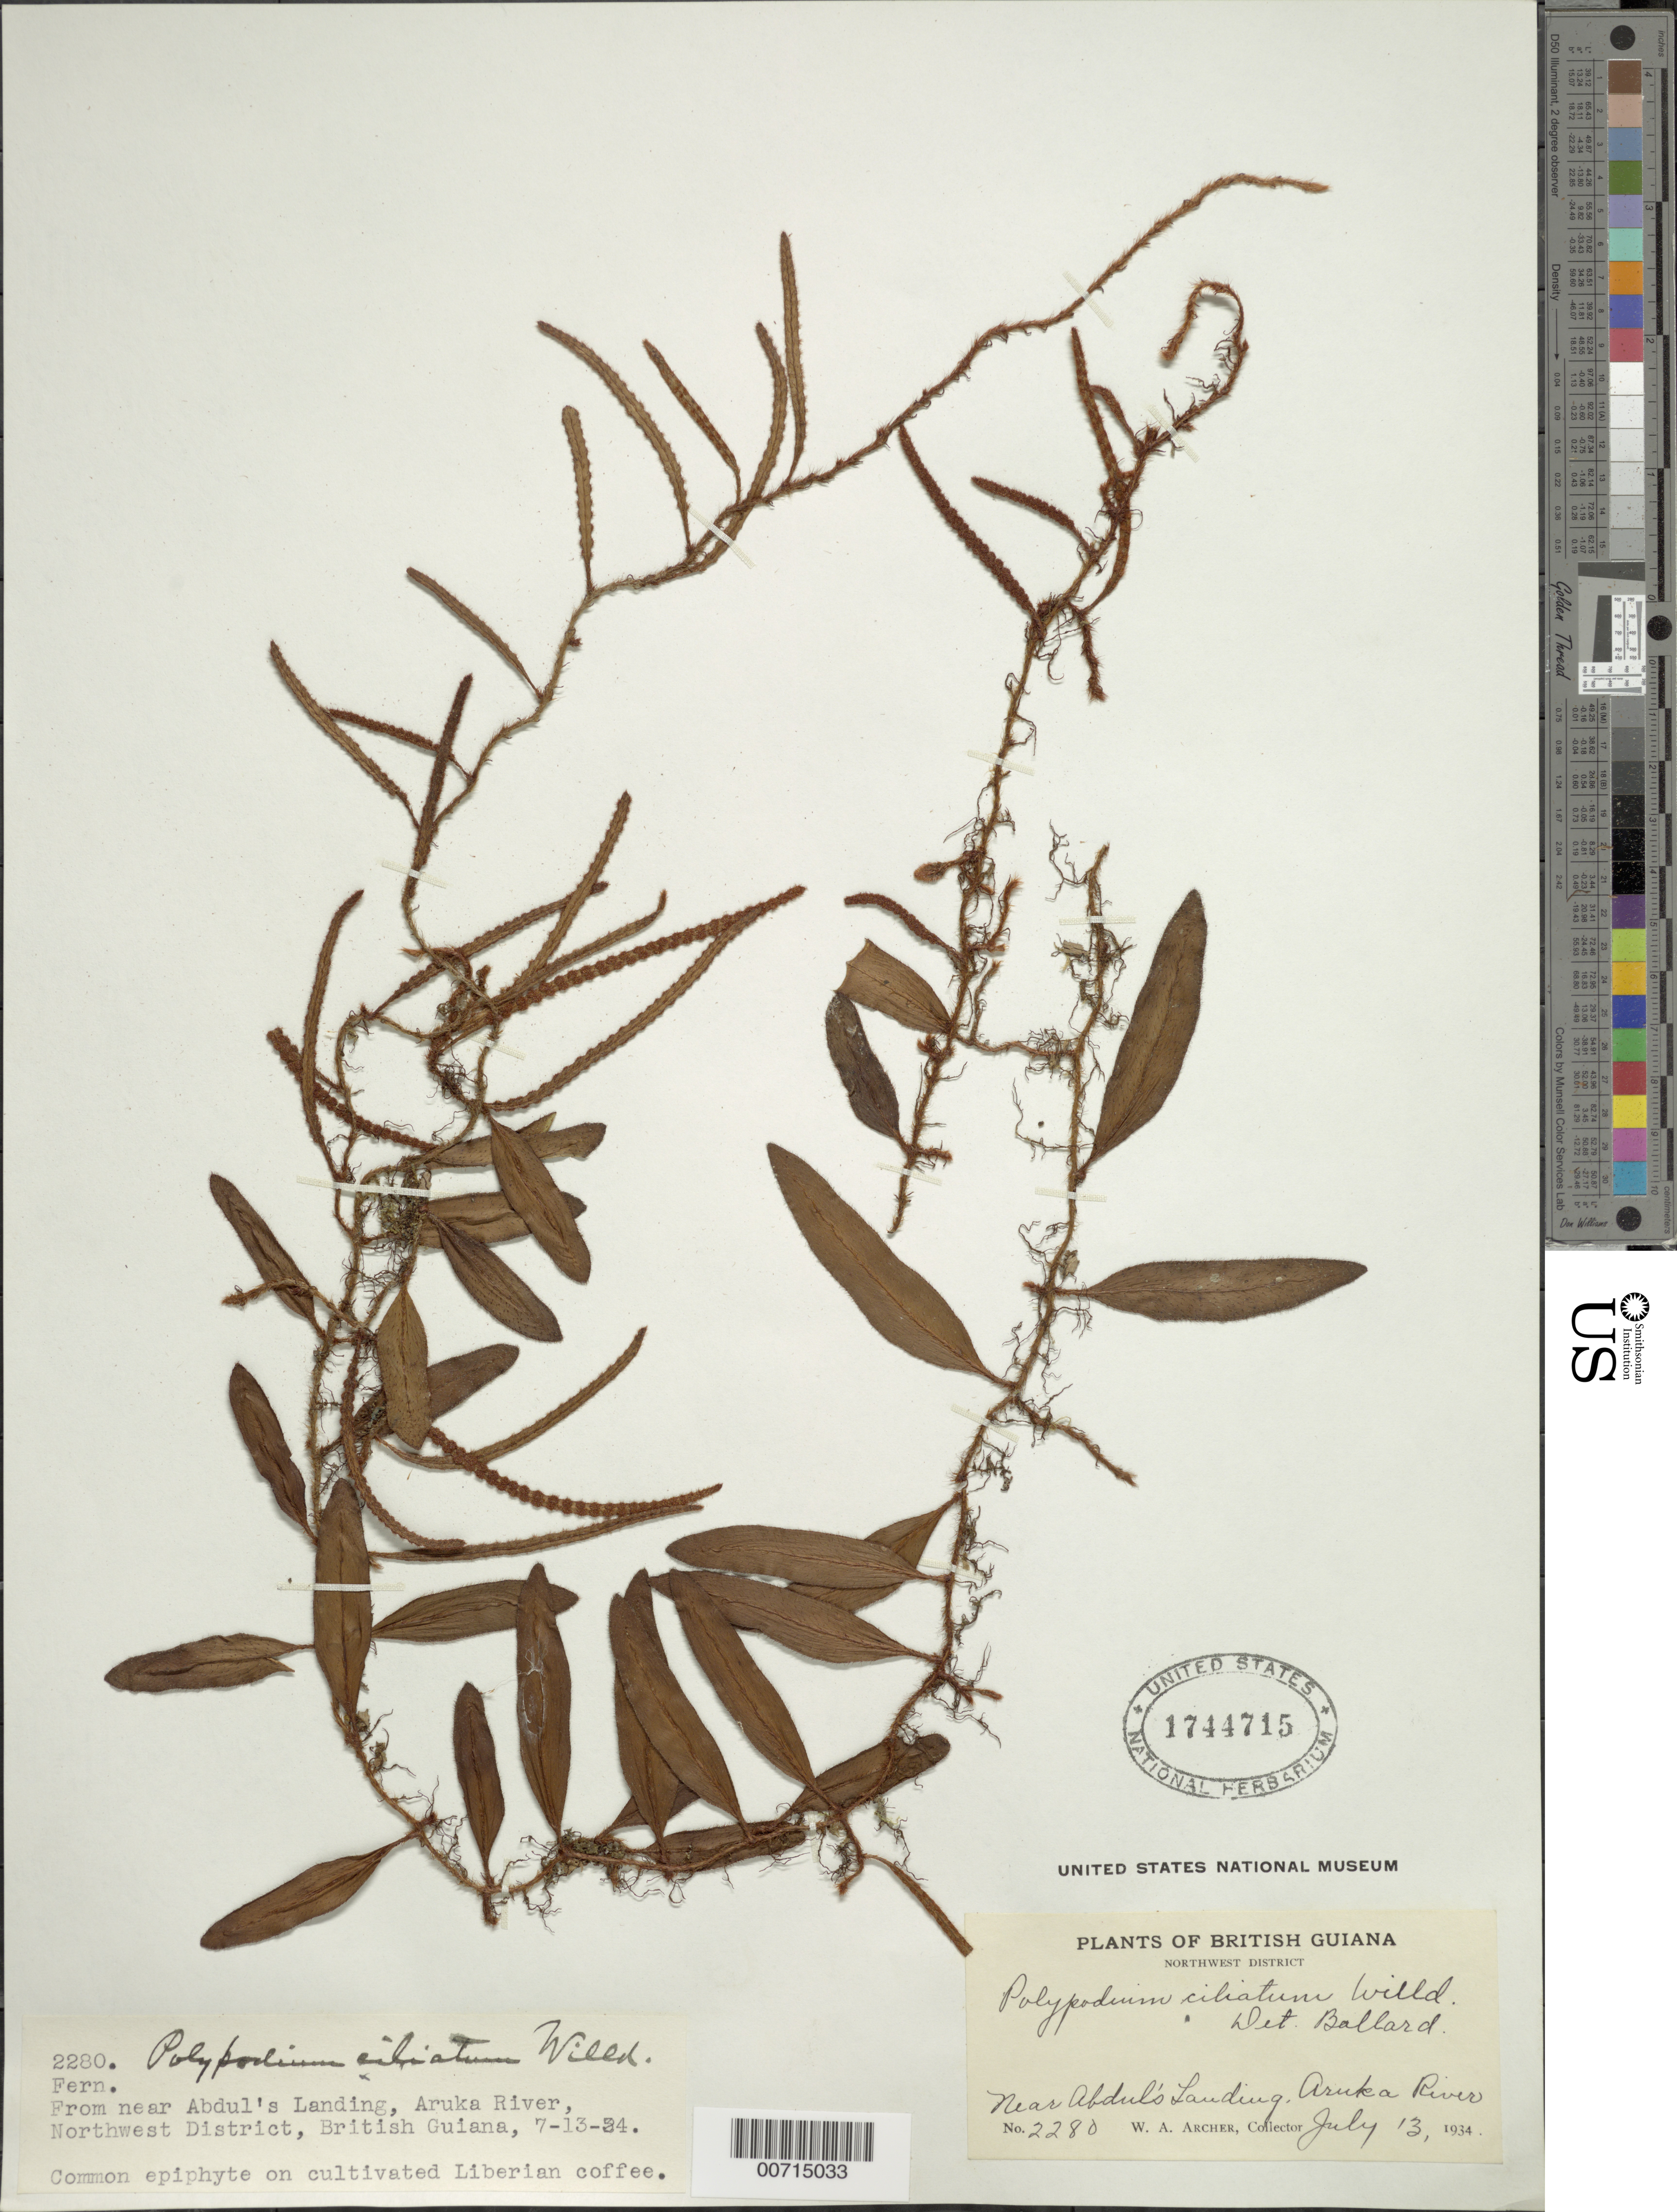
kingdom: Plantae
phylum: Tracheophyta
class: Polypodiopsida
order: Polypodiales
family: Polypodiaceae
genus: Microgramma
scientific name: Microgramma reptans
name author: (Cav.) A.R. Sm.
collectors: W. A. Archer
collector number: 2280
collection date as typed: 13-Jul-34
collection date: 1934-07-13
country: Guyana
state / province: Barima-Waini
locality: Aruka R., near Abdul's Landing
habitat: On cultivated Liberian coffee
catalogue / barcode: US 1744715